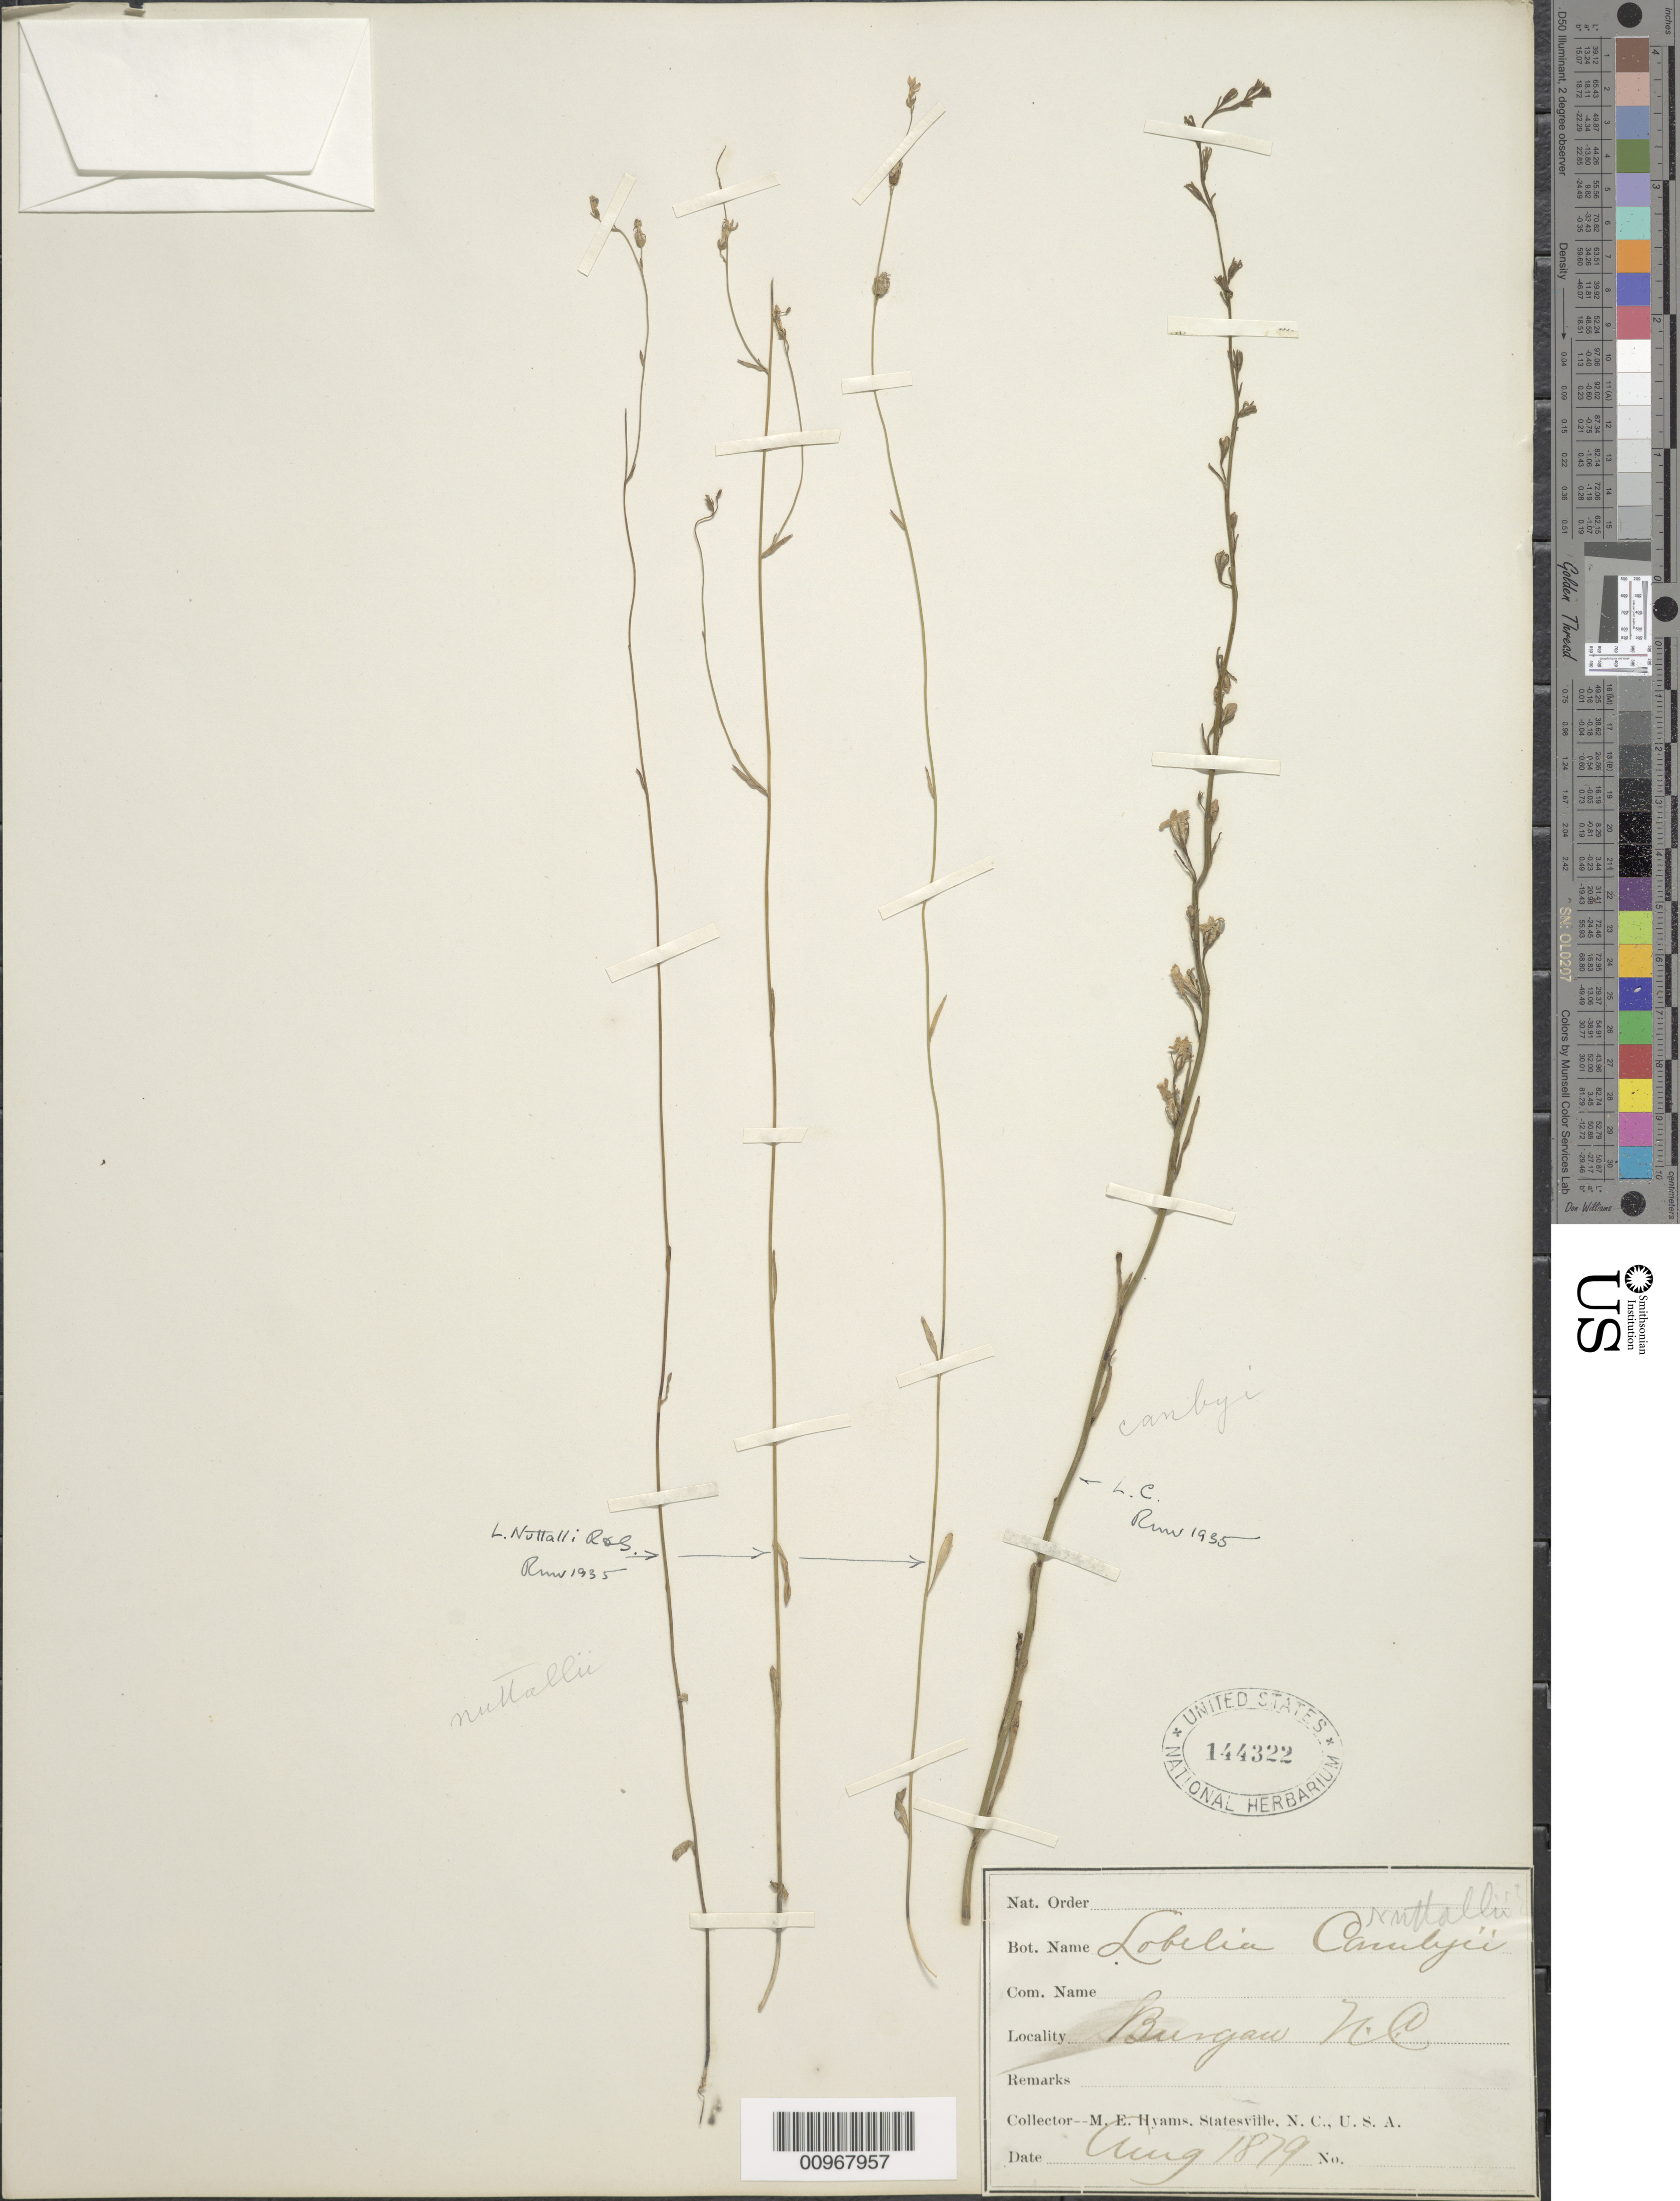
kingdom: Plantae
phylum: Tracheophyta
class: Magnoliopsida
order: Asterales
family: Campanulaceae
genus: Lobelia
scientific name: Lobelia nuttallii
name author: Schult.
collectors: M. E. Hyams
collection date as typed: Aug 1879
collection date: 1879-08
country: United States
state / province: North Carolina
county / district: Pender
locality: Burgaw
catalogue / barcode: US 144322